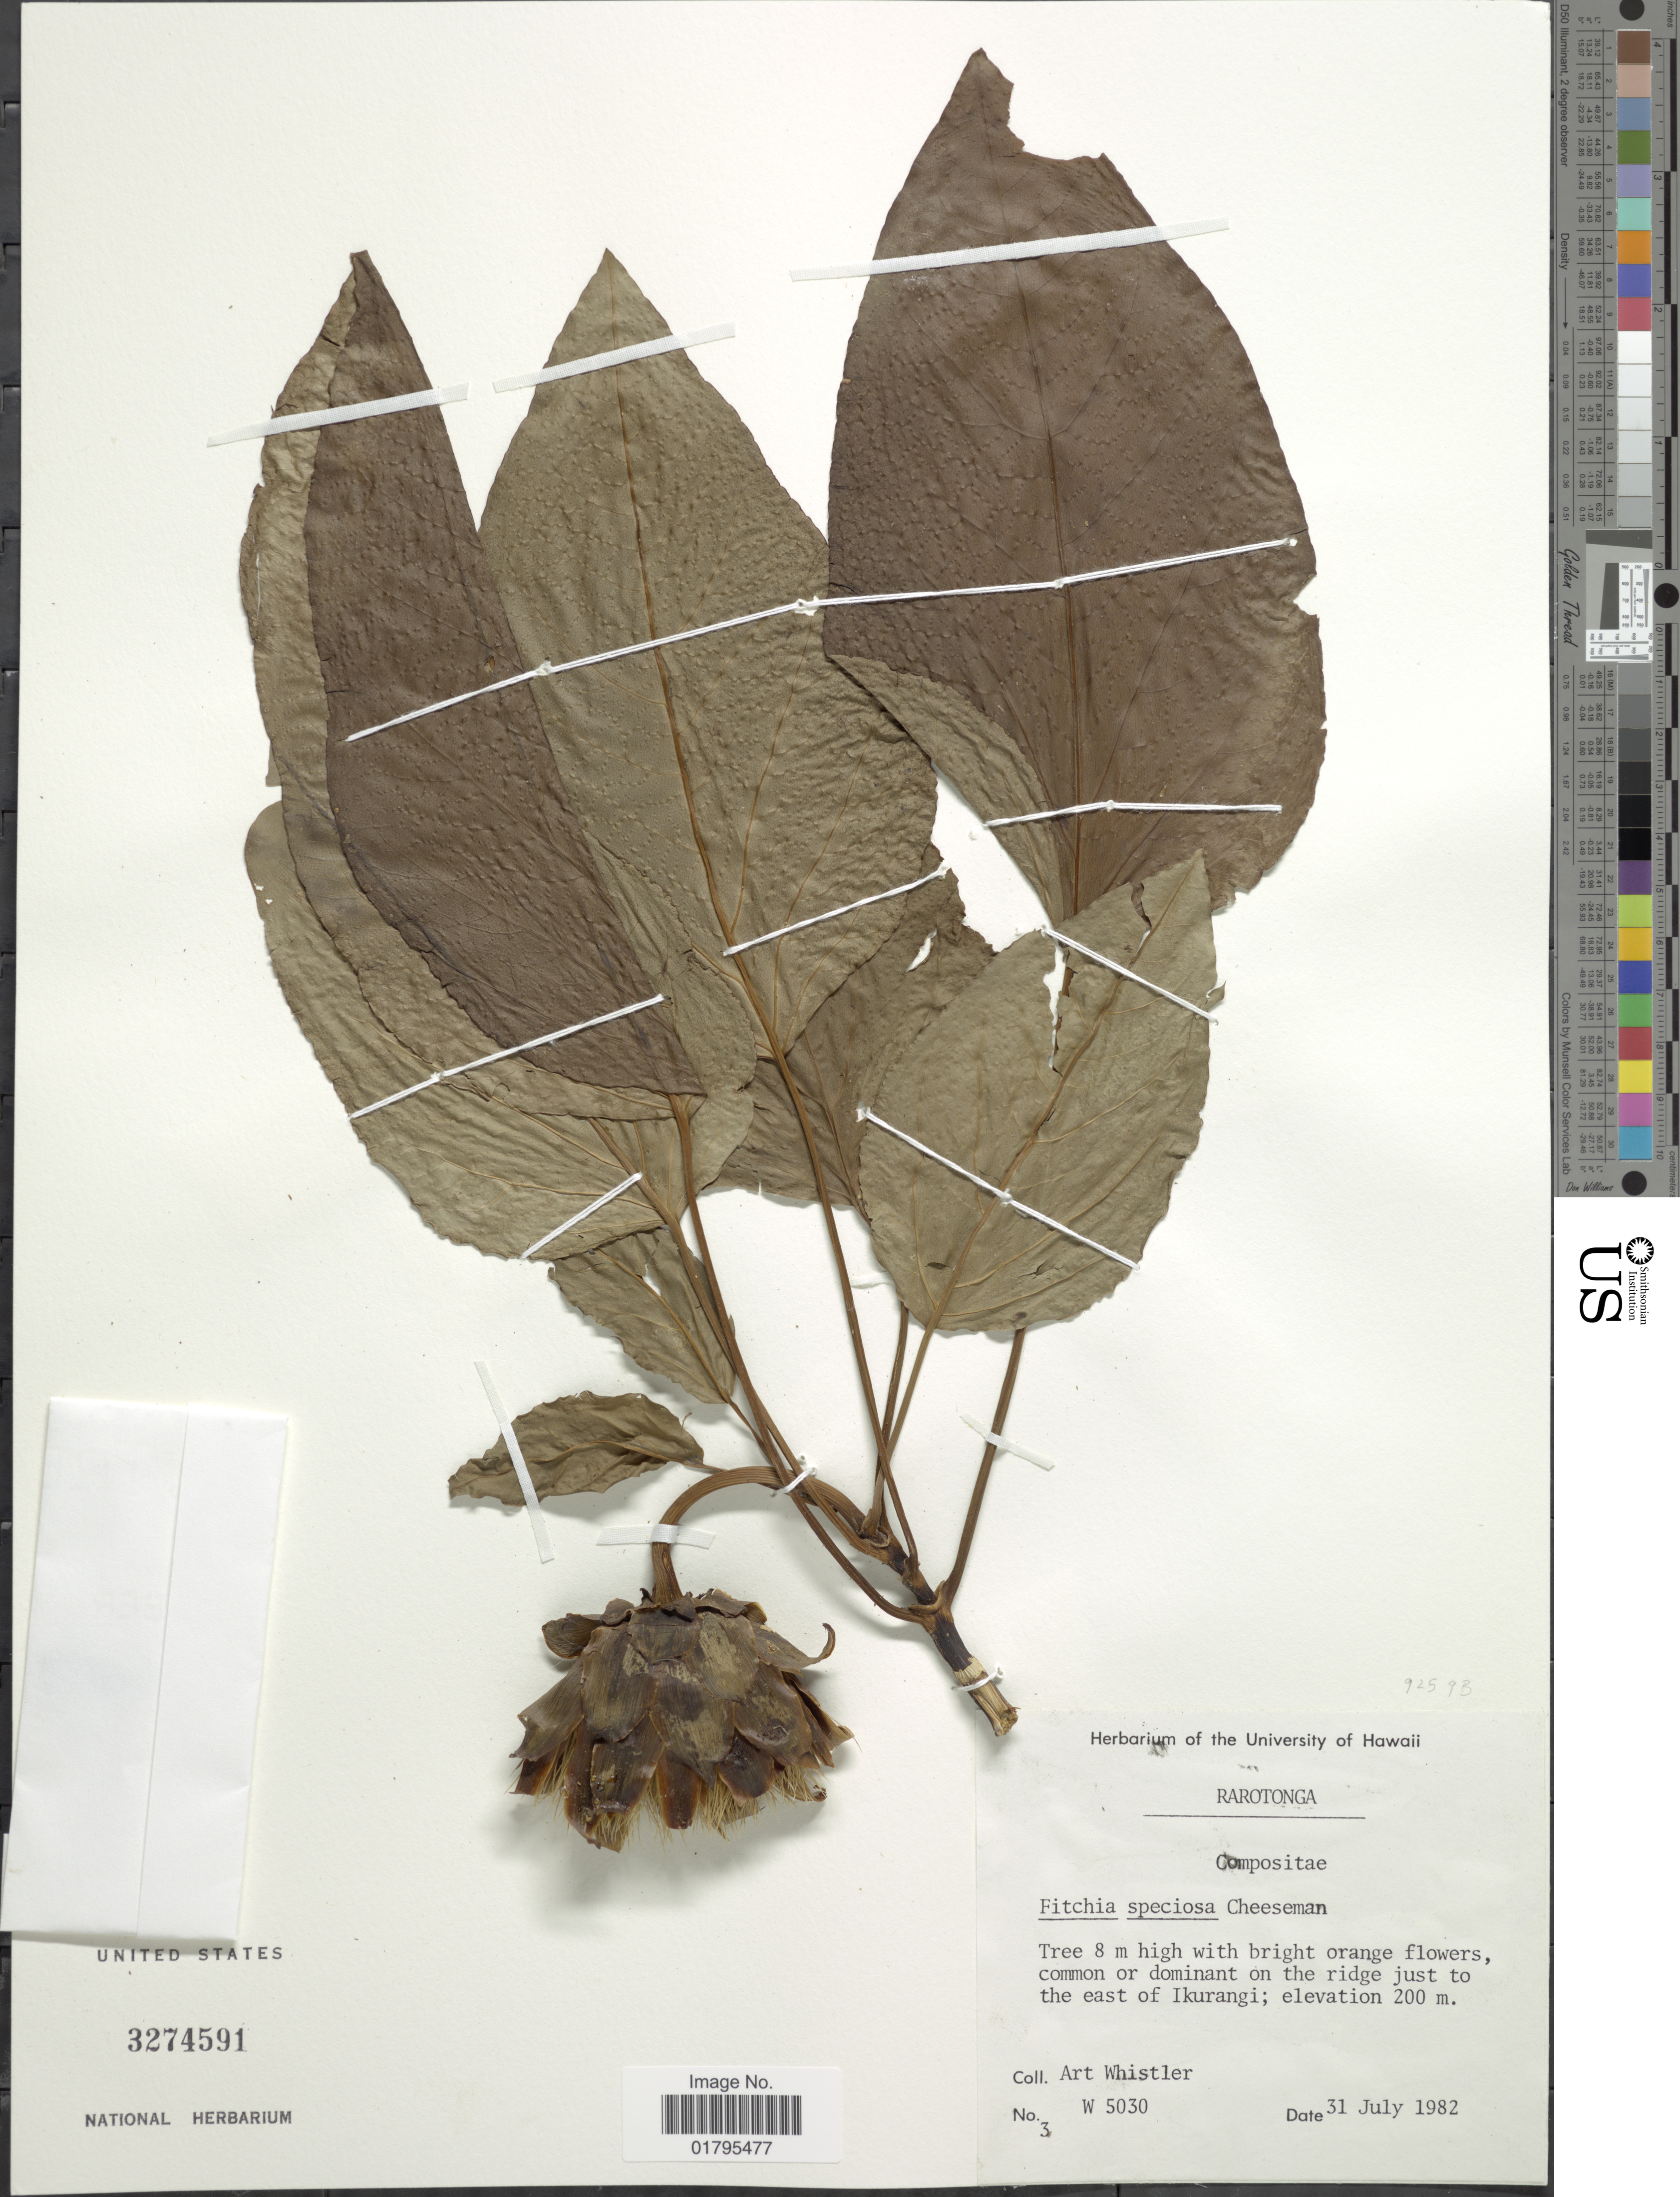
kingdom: Plantae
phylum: Tracheophyta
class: Magnoliopsida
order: Asterales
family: Asteraceae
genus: Fitchia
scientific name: Fitchia speciosa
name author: Cheeseman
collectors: A. Whistler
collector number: W 5030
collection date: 1982-07-31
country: Cook Islands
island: Rarotonga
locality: Common or dominant on the ridge just to the east of Ikurangi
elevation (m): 200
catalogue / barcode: US 3274591